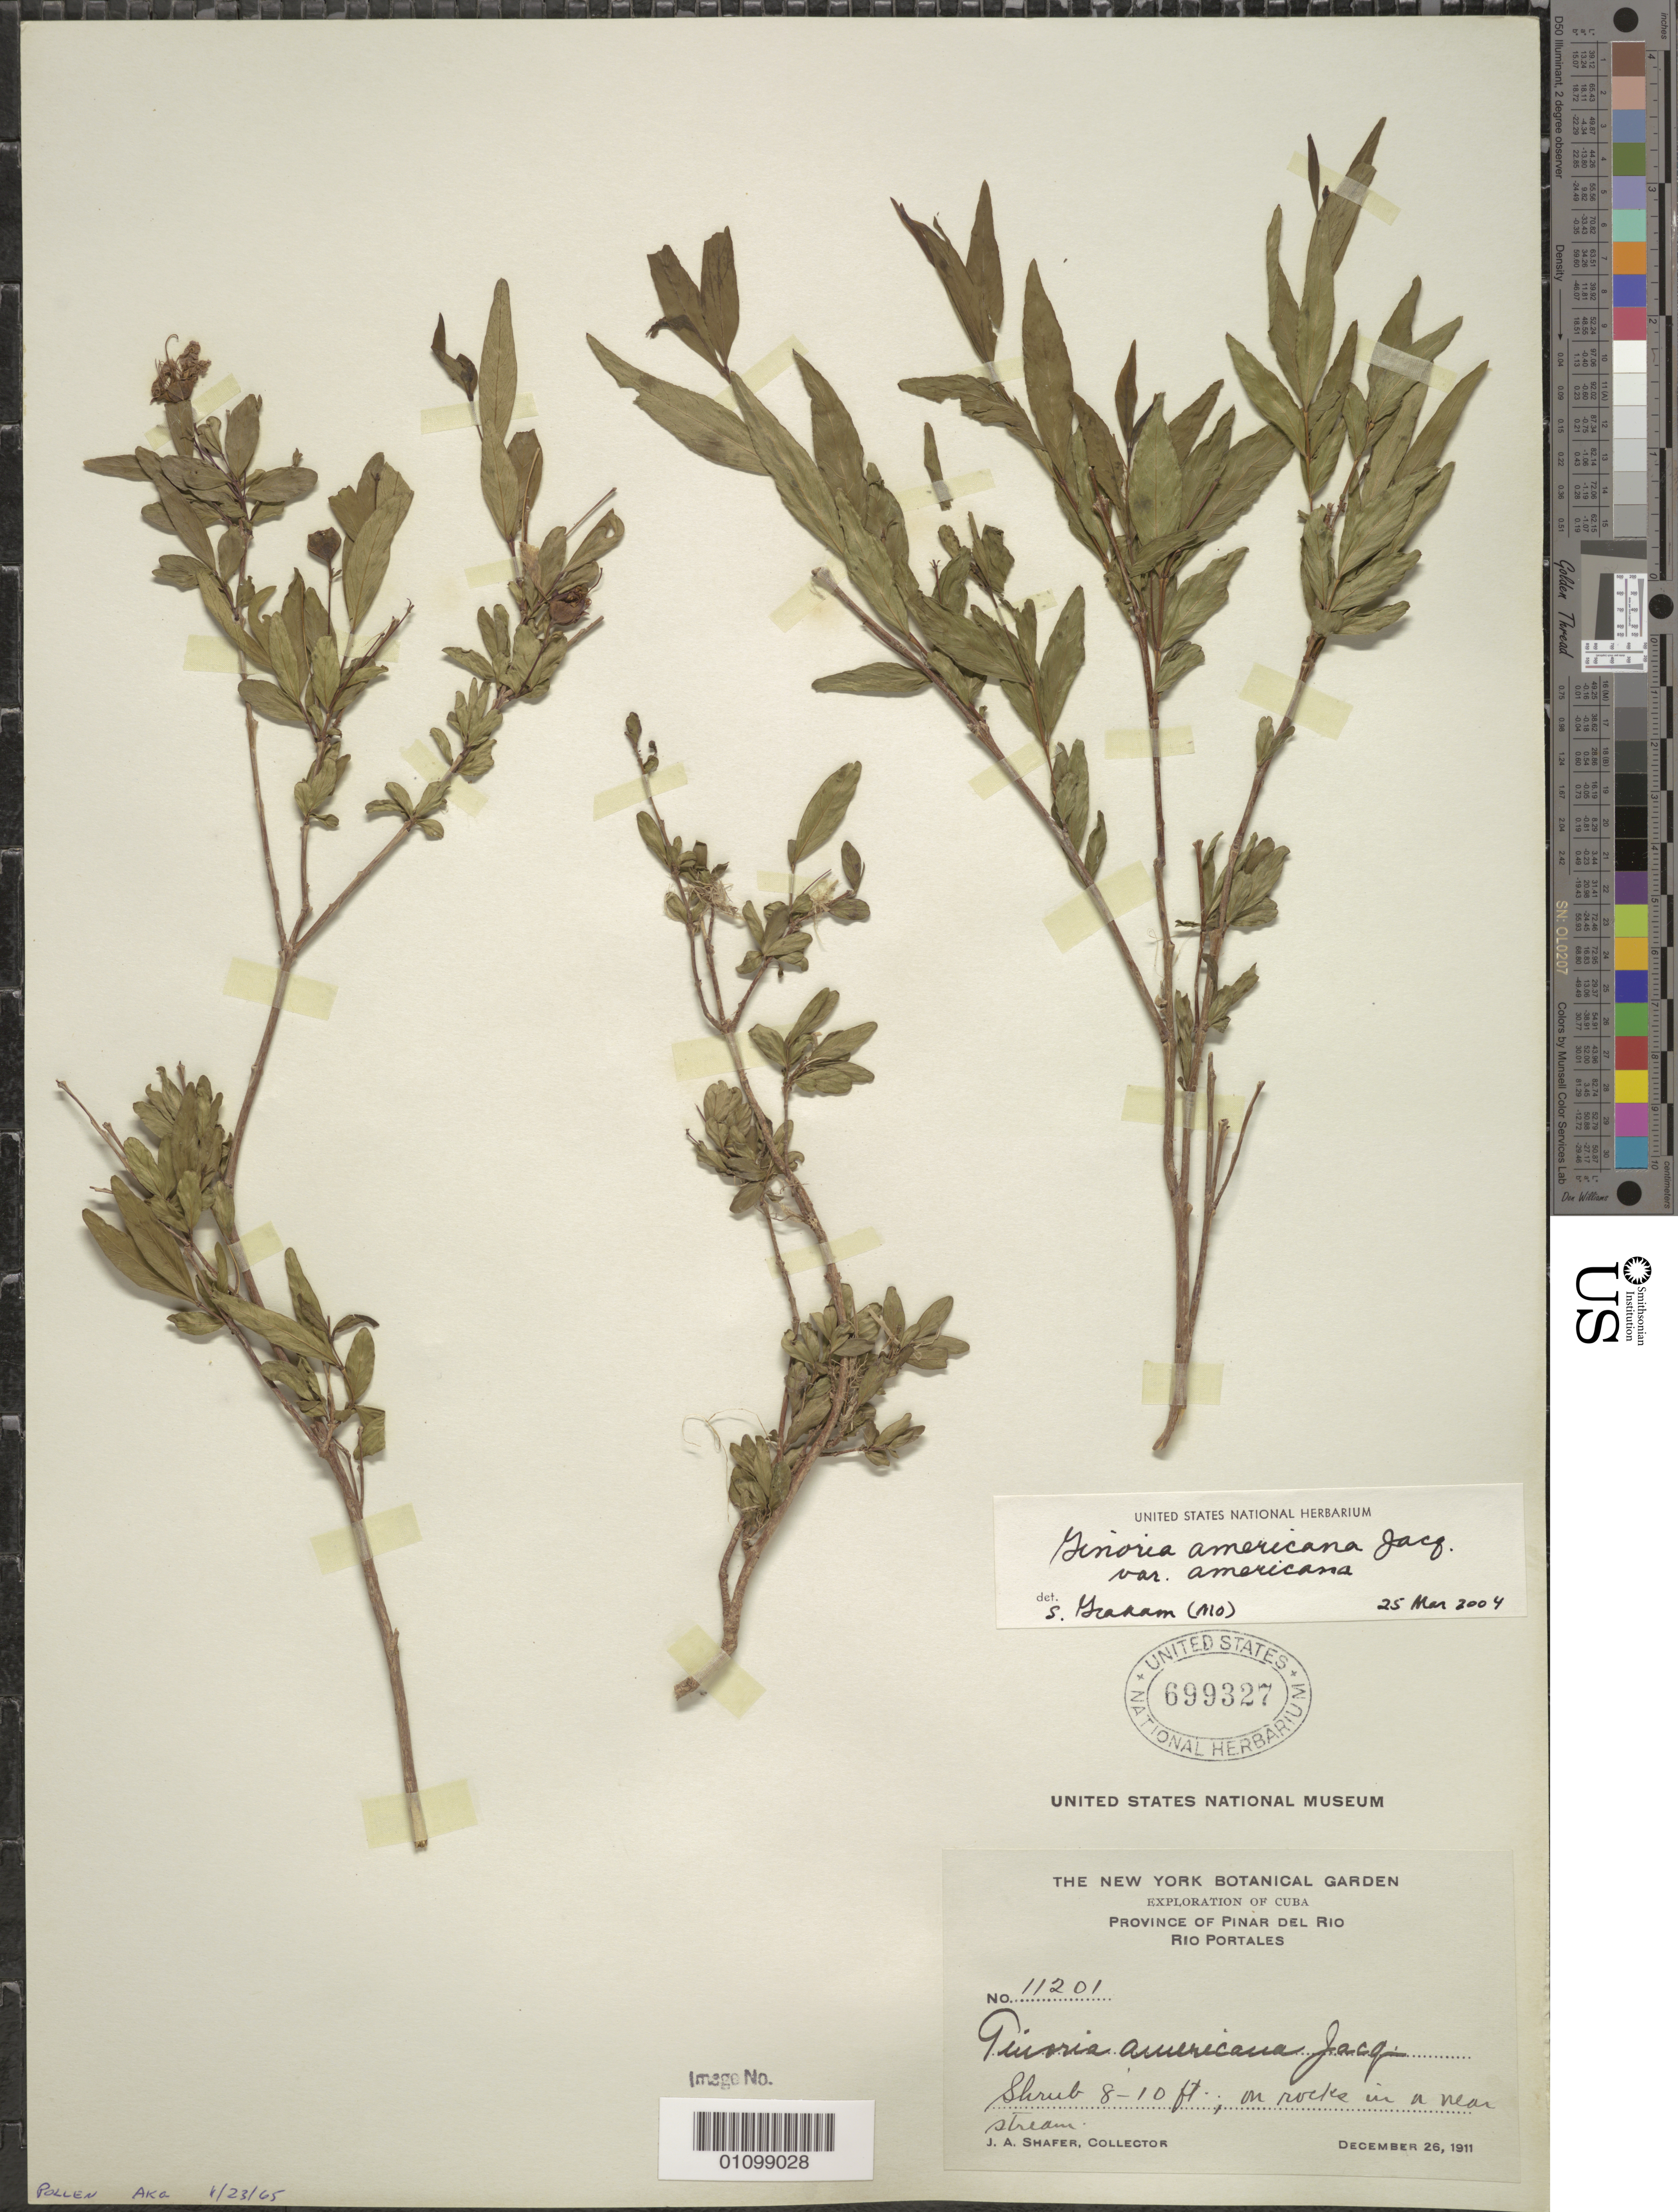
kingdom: Plantae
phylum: Tracheophyta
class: Magnoliopsida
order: Myrtales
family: Lythraceae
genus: Ginoria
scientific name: Ginoria americana var. americana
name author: Jacq.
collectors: J. A. Shafer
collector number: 11201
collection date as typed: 26 Dec 1911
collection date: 1911-12-26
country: Cuba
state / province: Pinar del Rio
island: Cuba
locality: Rio Portales On rocks in a near stream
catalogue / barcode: US 699327